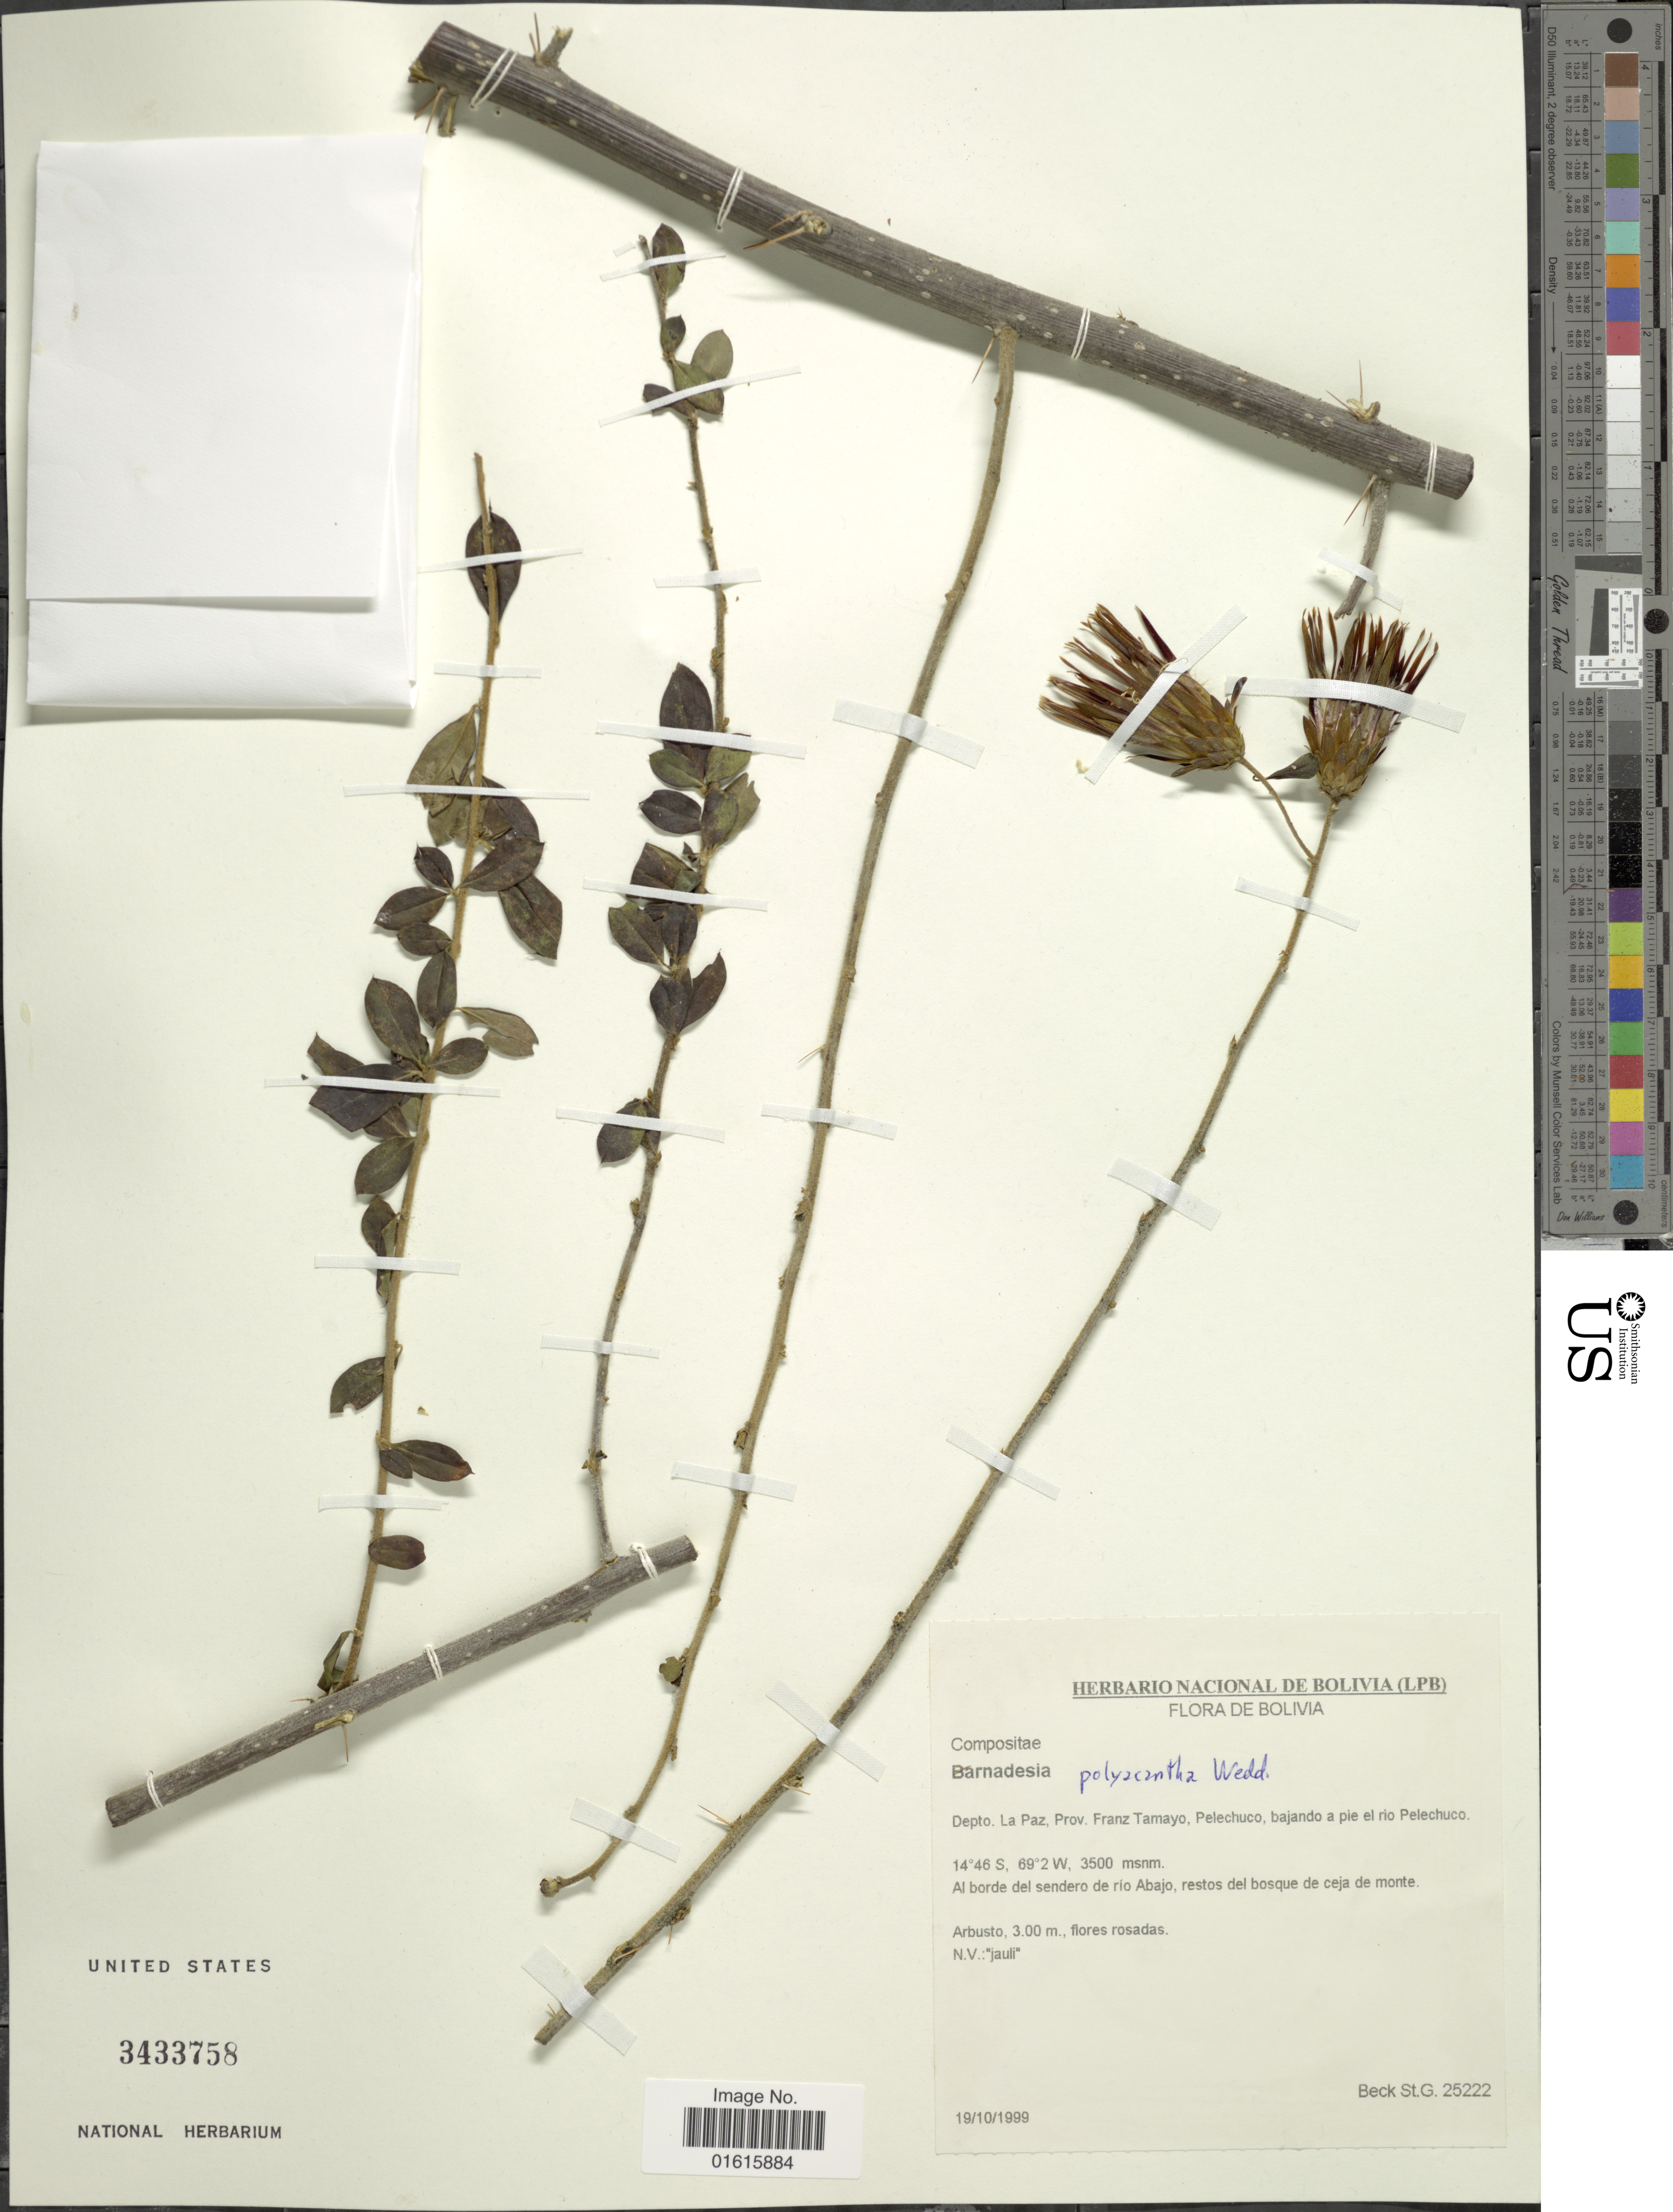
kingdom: Plantae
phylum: Tracheophyta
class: Magnoliopsida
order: Asterales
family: Asteraceae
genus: Barnadesia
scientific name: Barnadesia polyacantha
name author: Wedd.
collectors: S. G. Beck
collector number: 25222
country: Bolivia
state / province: La Paz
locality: Prov. Franz Tamayo, Pelechuco, bajando a pie el rio Pelechuco, Al borde del sendero de rio Abajo, restos del bosque de ceja de monte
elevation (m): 3500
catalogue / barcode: US 3433758